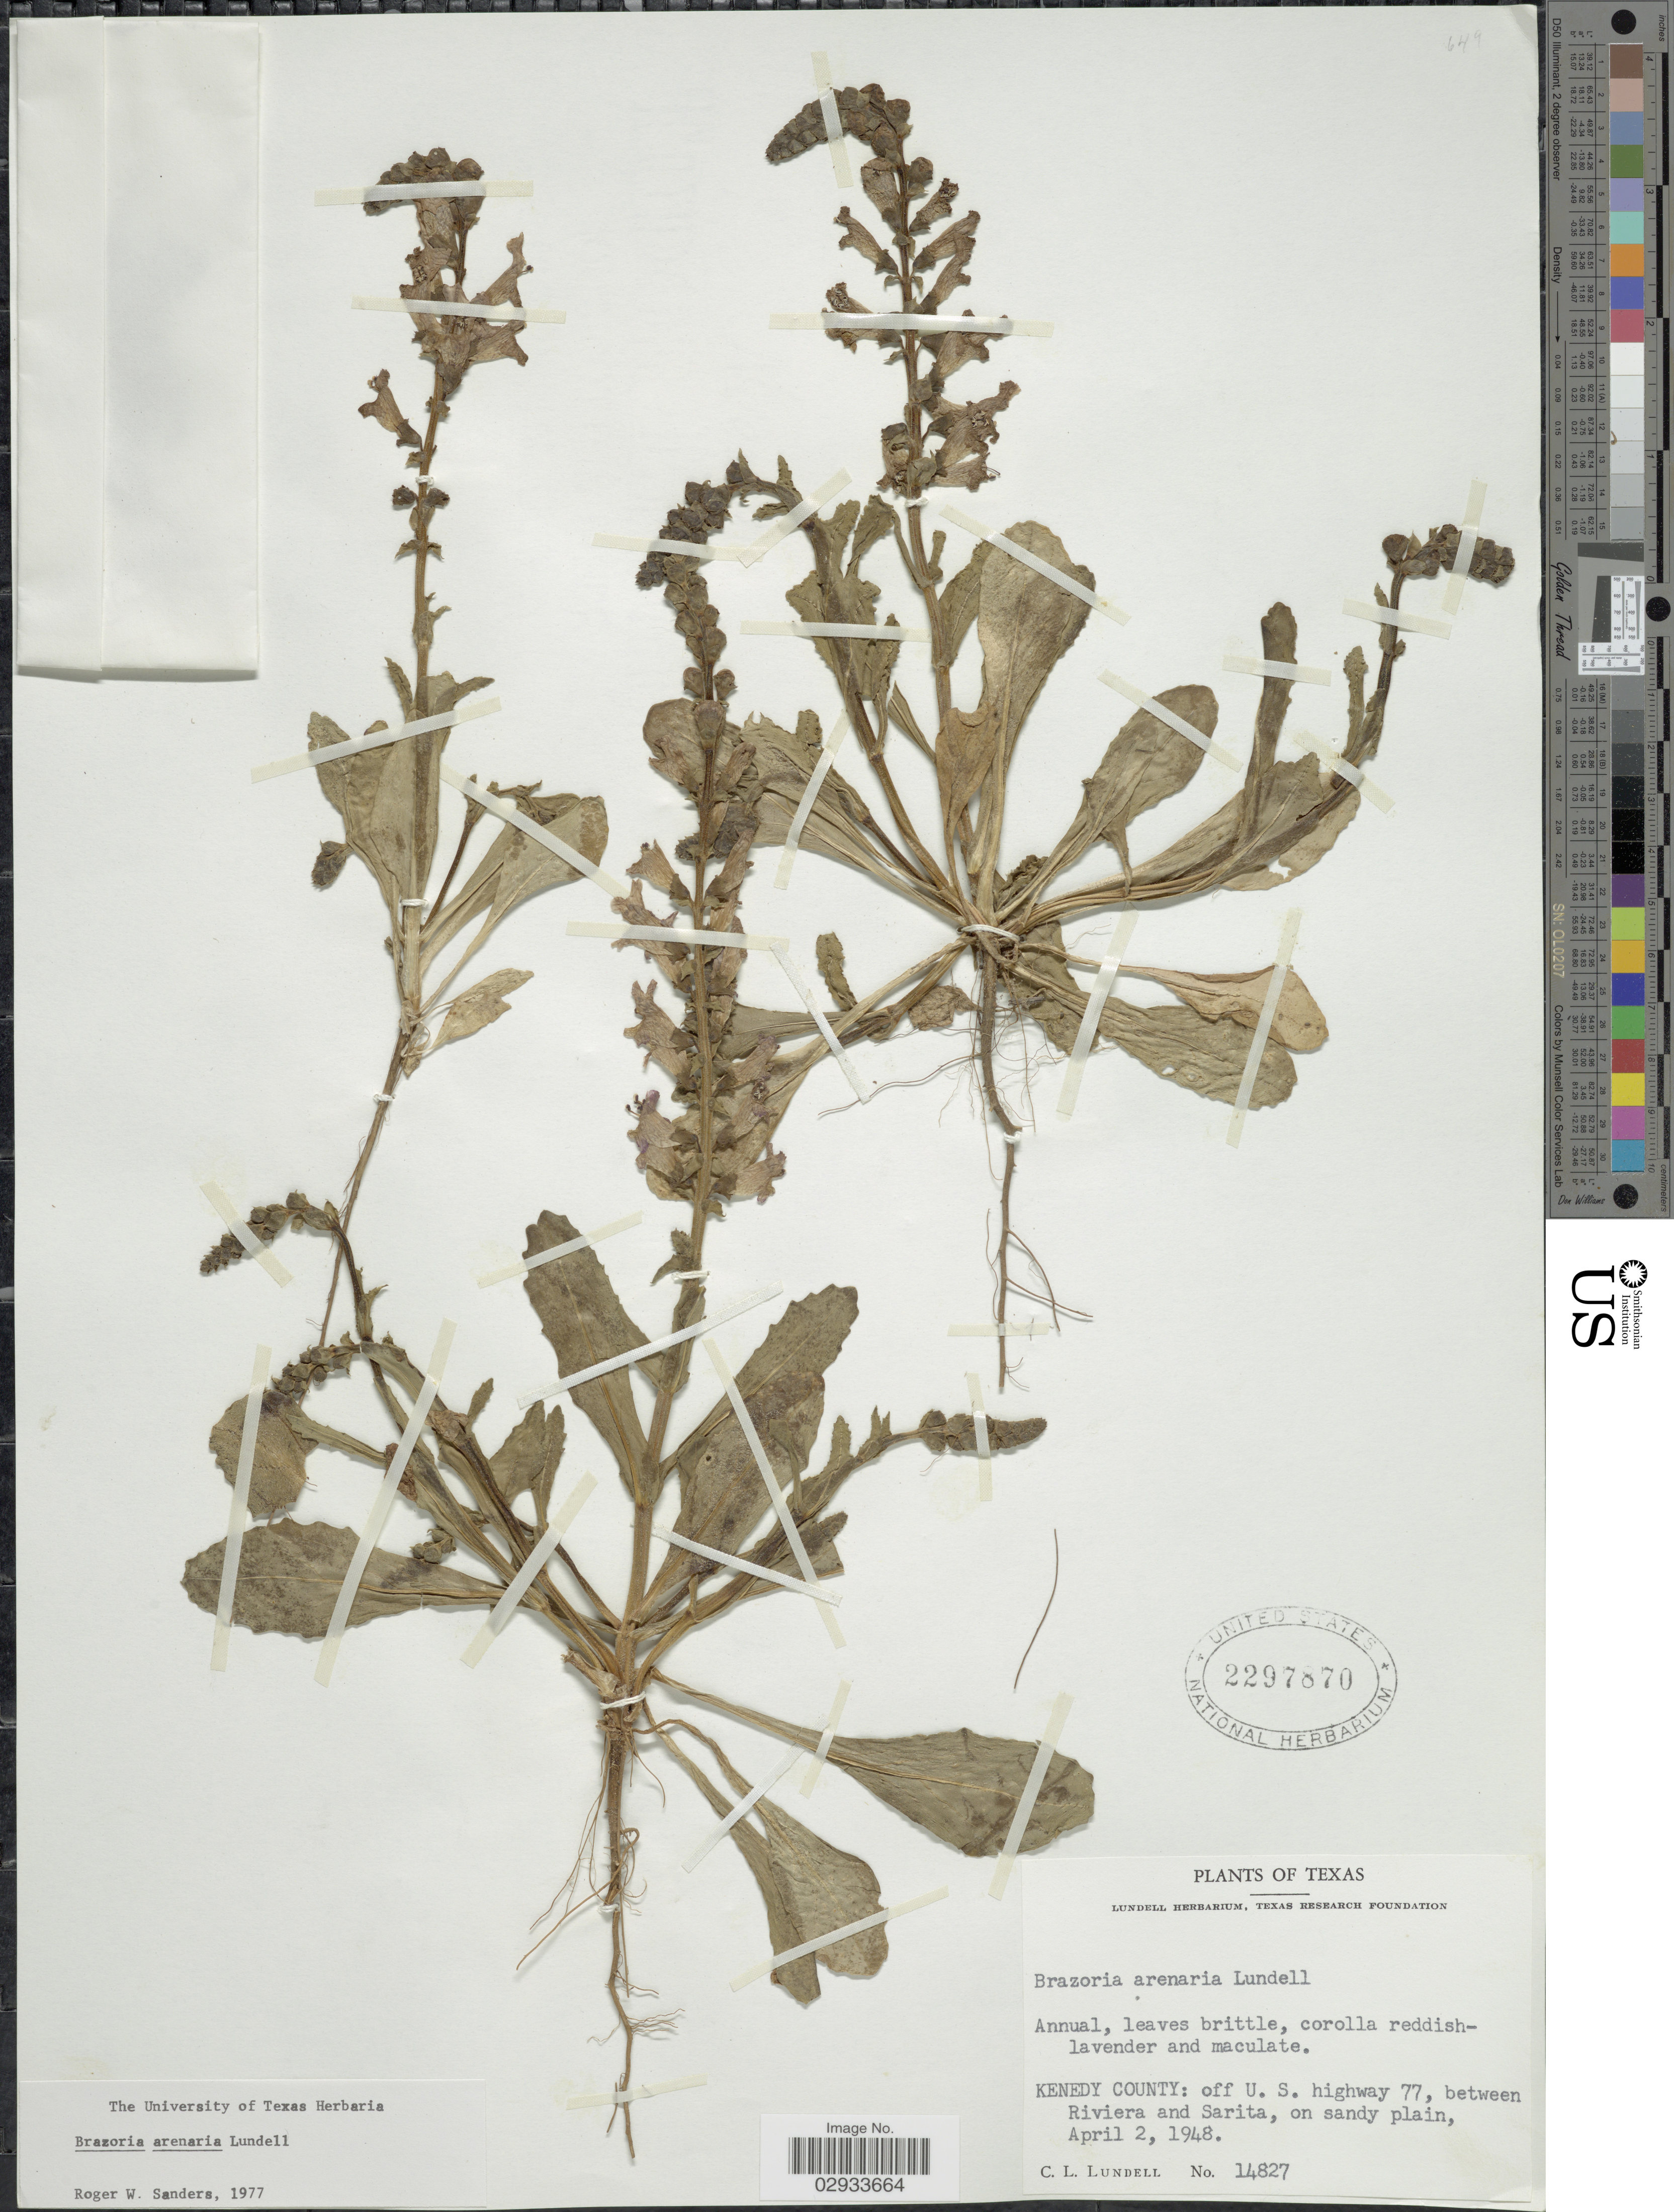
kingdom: Plantae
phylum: Tracheophyta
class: Magnoliopsida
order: Lamiales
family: Lamiaceae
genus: Brazoria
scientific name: Brazoria arenaria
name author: Lundell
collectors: C. L. Lundell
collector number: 14827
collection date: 1948-04-02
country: United States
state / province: Texas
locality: Kenedy County: off U.S. highway 77, between Riviera and Sarita, on sandy plain.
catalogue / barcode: US 2297870